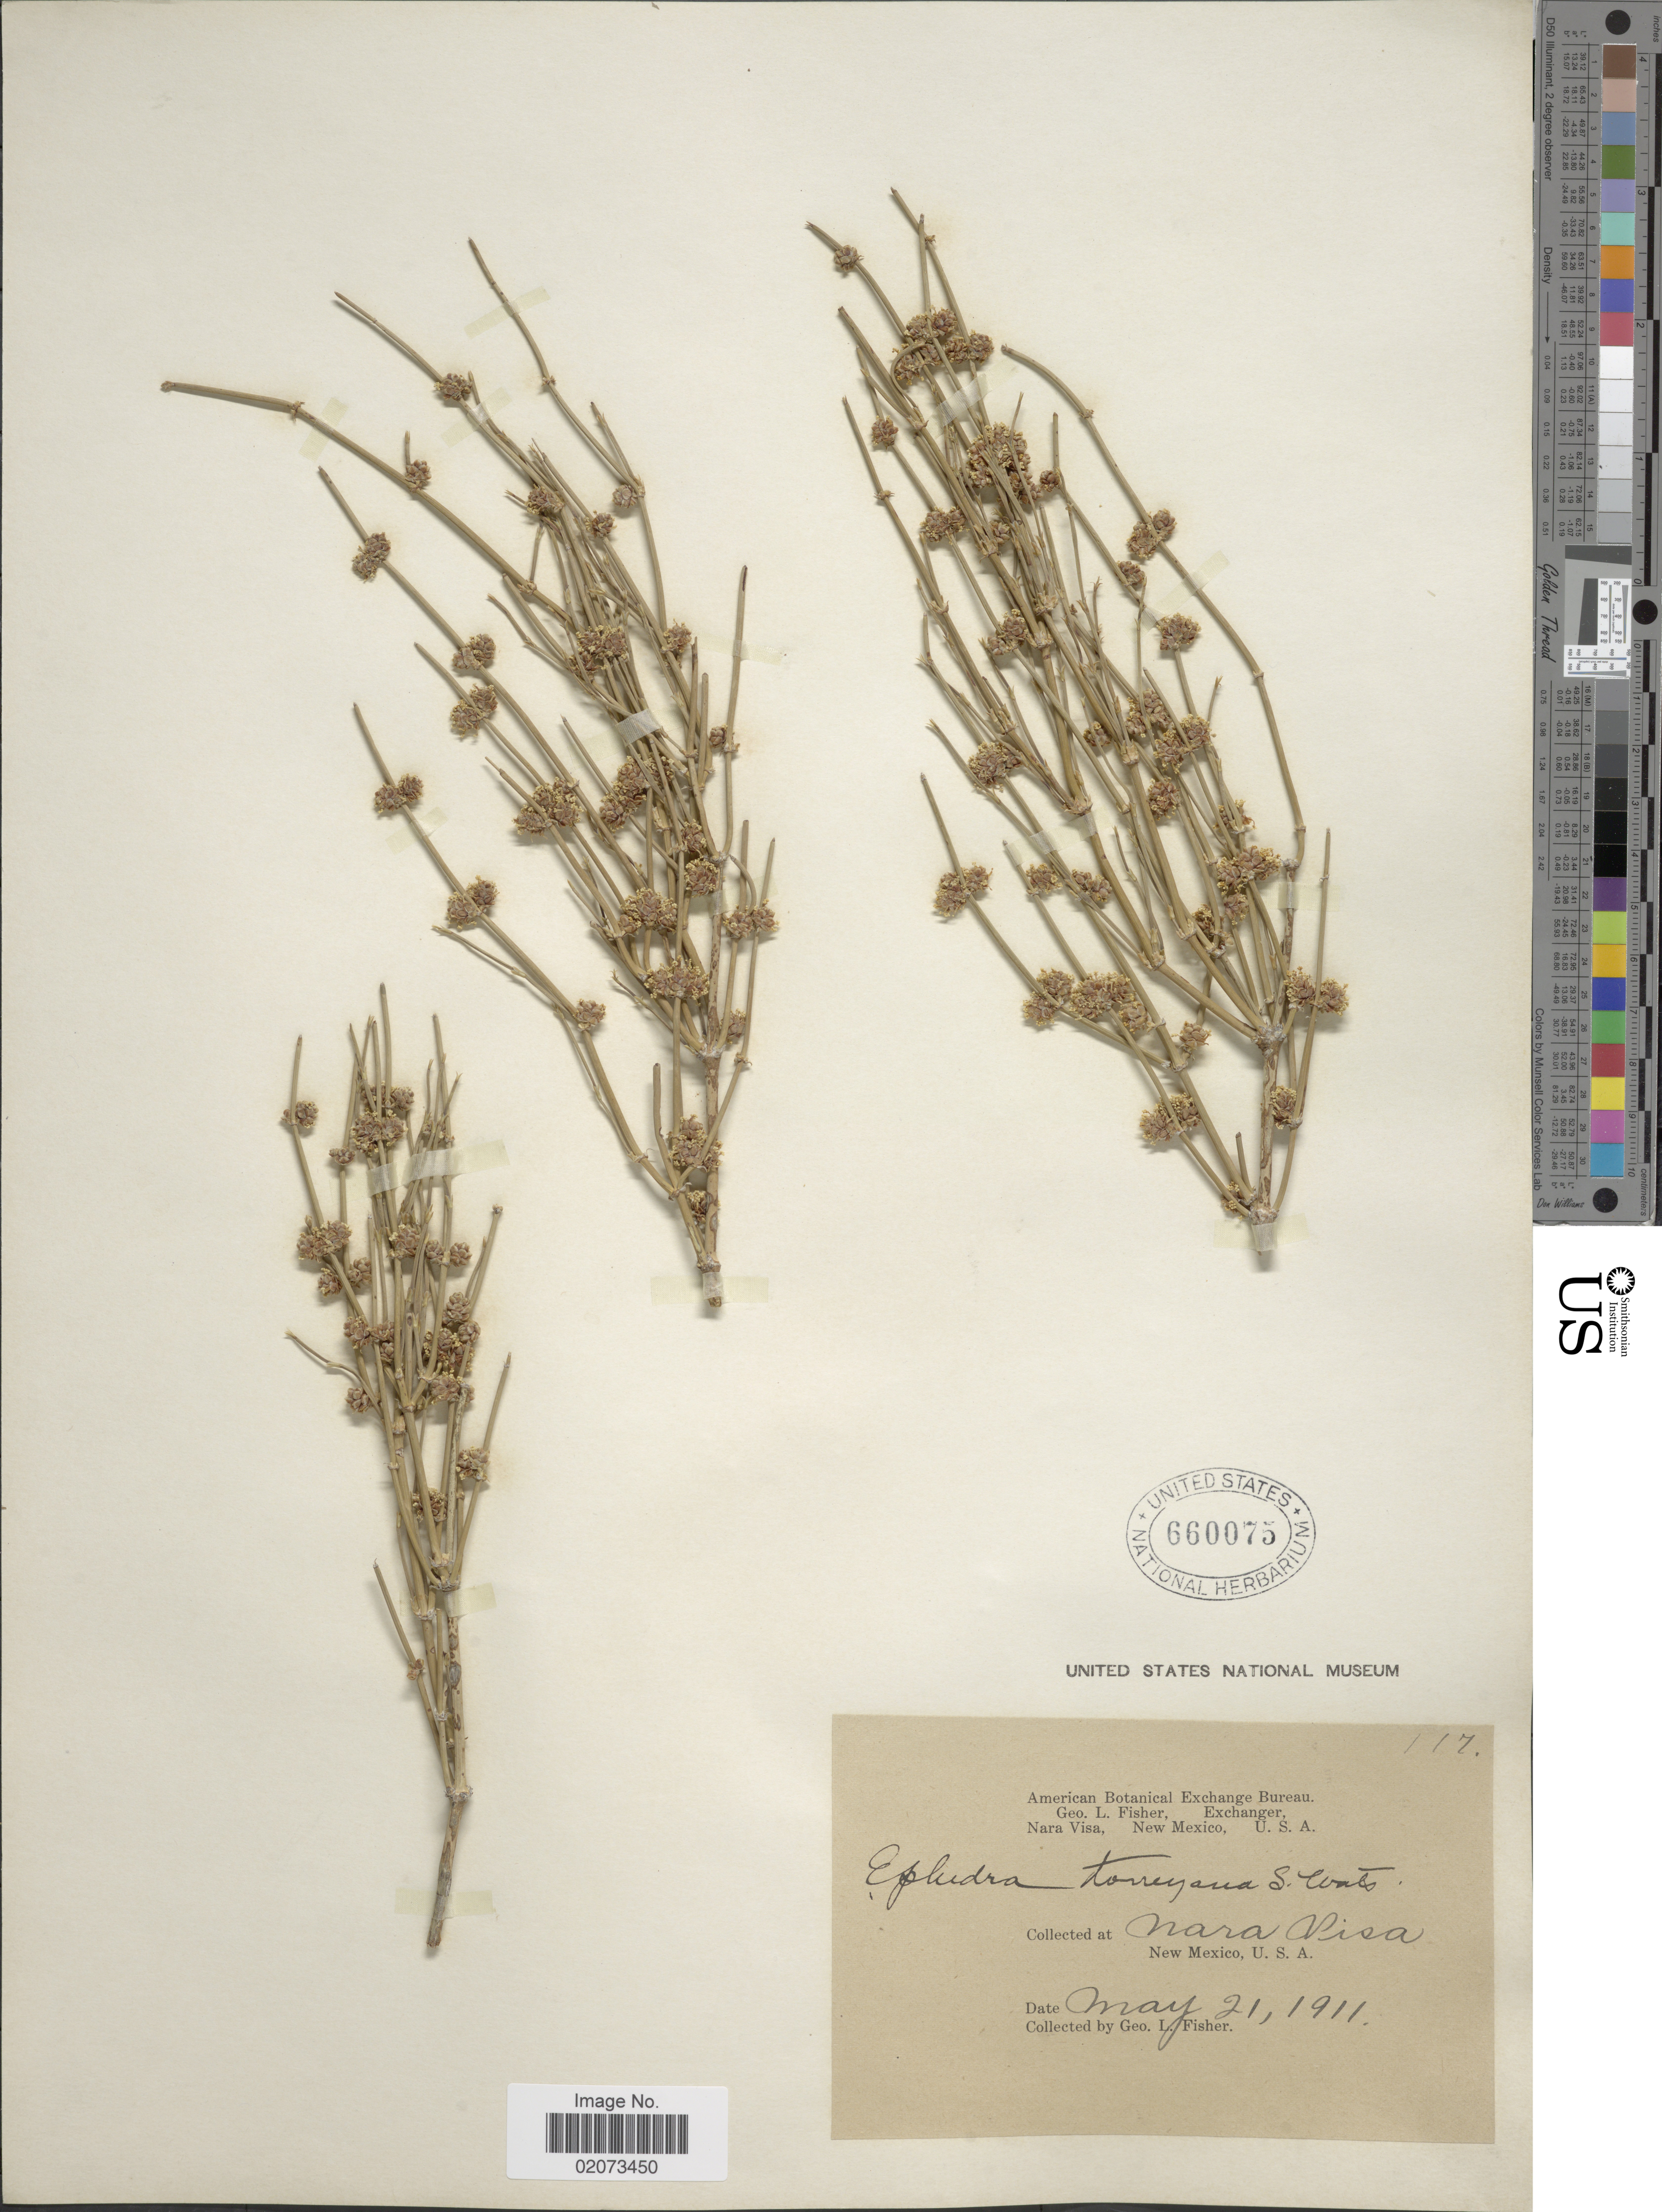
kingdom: Plantae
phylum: Tracheophyta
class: Gnetopsida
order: Ephedrales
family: Ephedraceae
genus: Ephedra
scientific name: Ephedra torreyana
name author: S. Watson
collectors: G. L. Fisher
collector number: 117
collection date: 1911-05-21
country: United States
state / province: New Mexico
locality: Nara Visa. New Mexico, U.S.A.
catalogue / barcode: US 660075